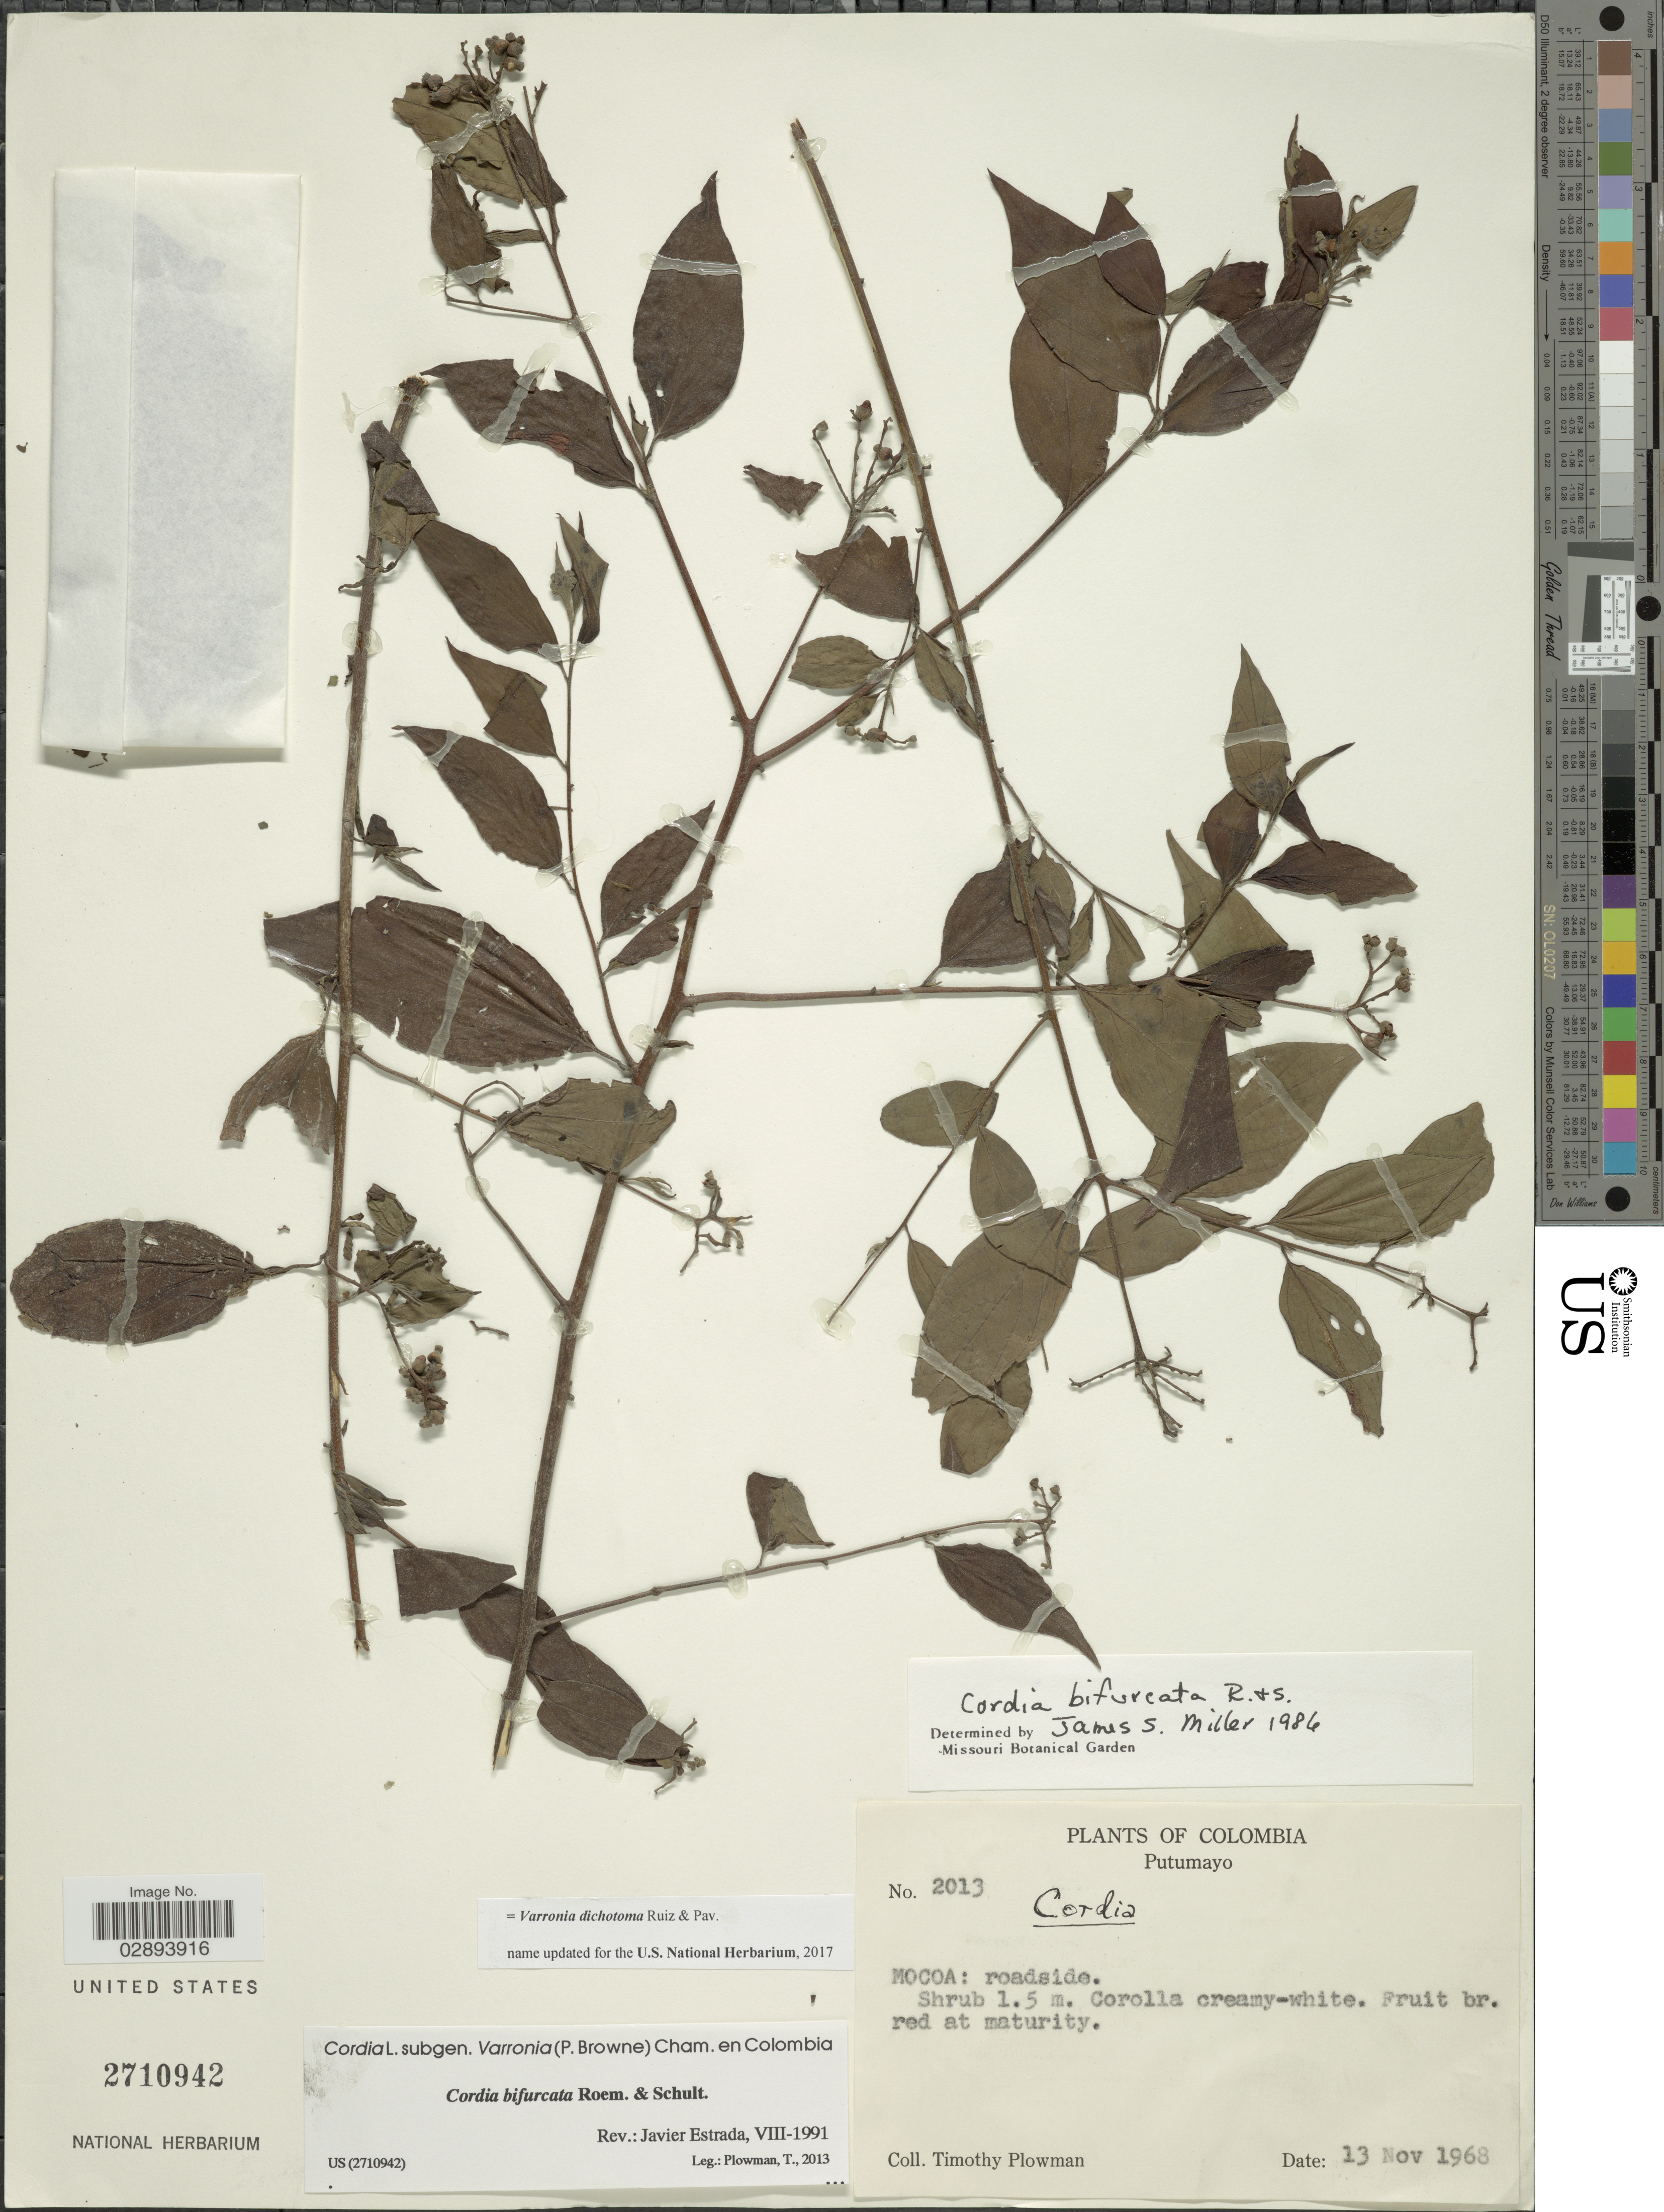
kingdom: Plantae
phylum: Tracheophyta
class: Magnoliopsida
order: Boraginales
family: Cordiaceae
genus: Varronia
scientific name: Varronia dichotoma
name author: Ruiz & Pav.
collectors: T. Plowman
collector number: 2013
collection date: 1968-11-13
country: Colombia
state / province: Putumayo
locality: Mocoa, roadside.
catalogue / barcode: US 2710942